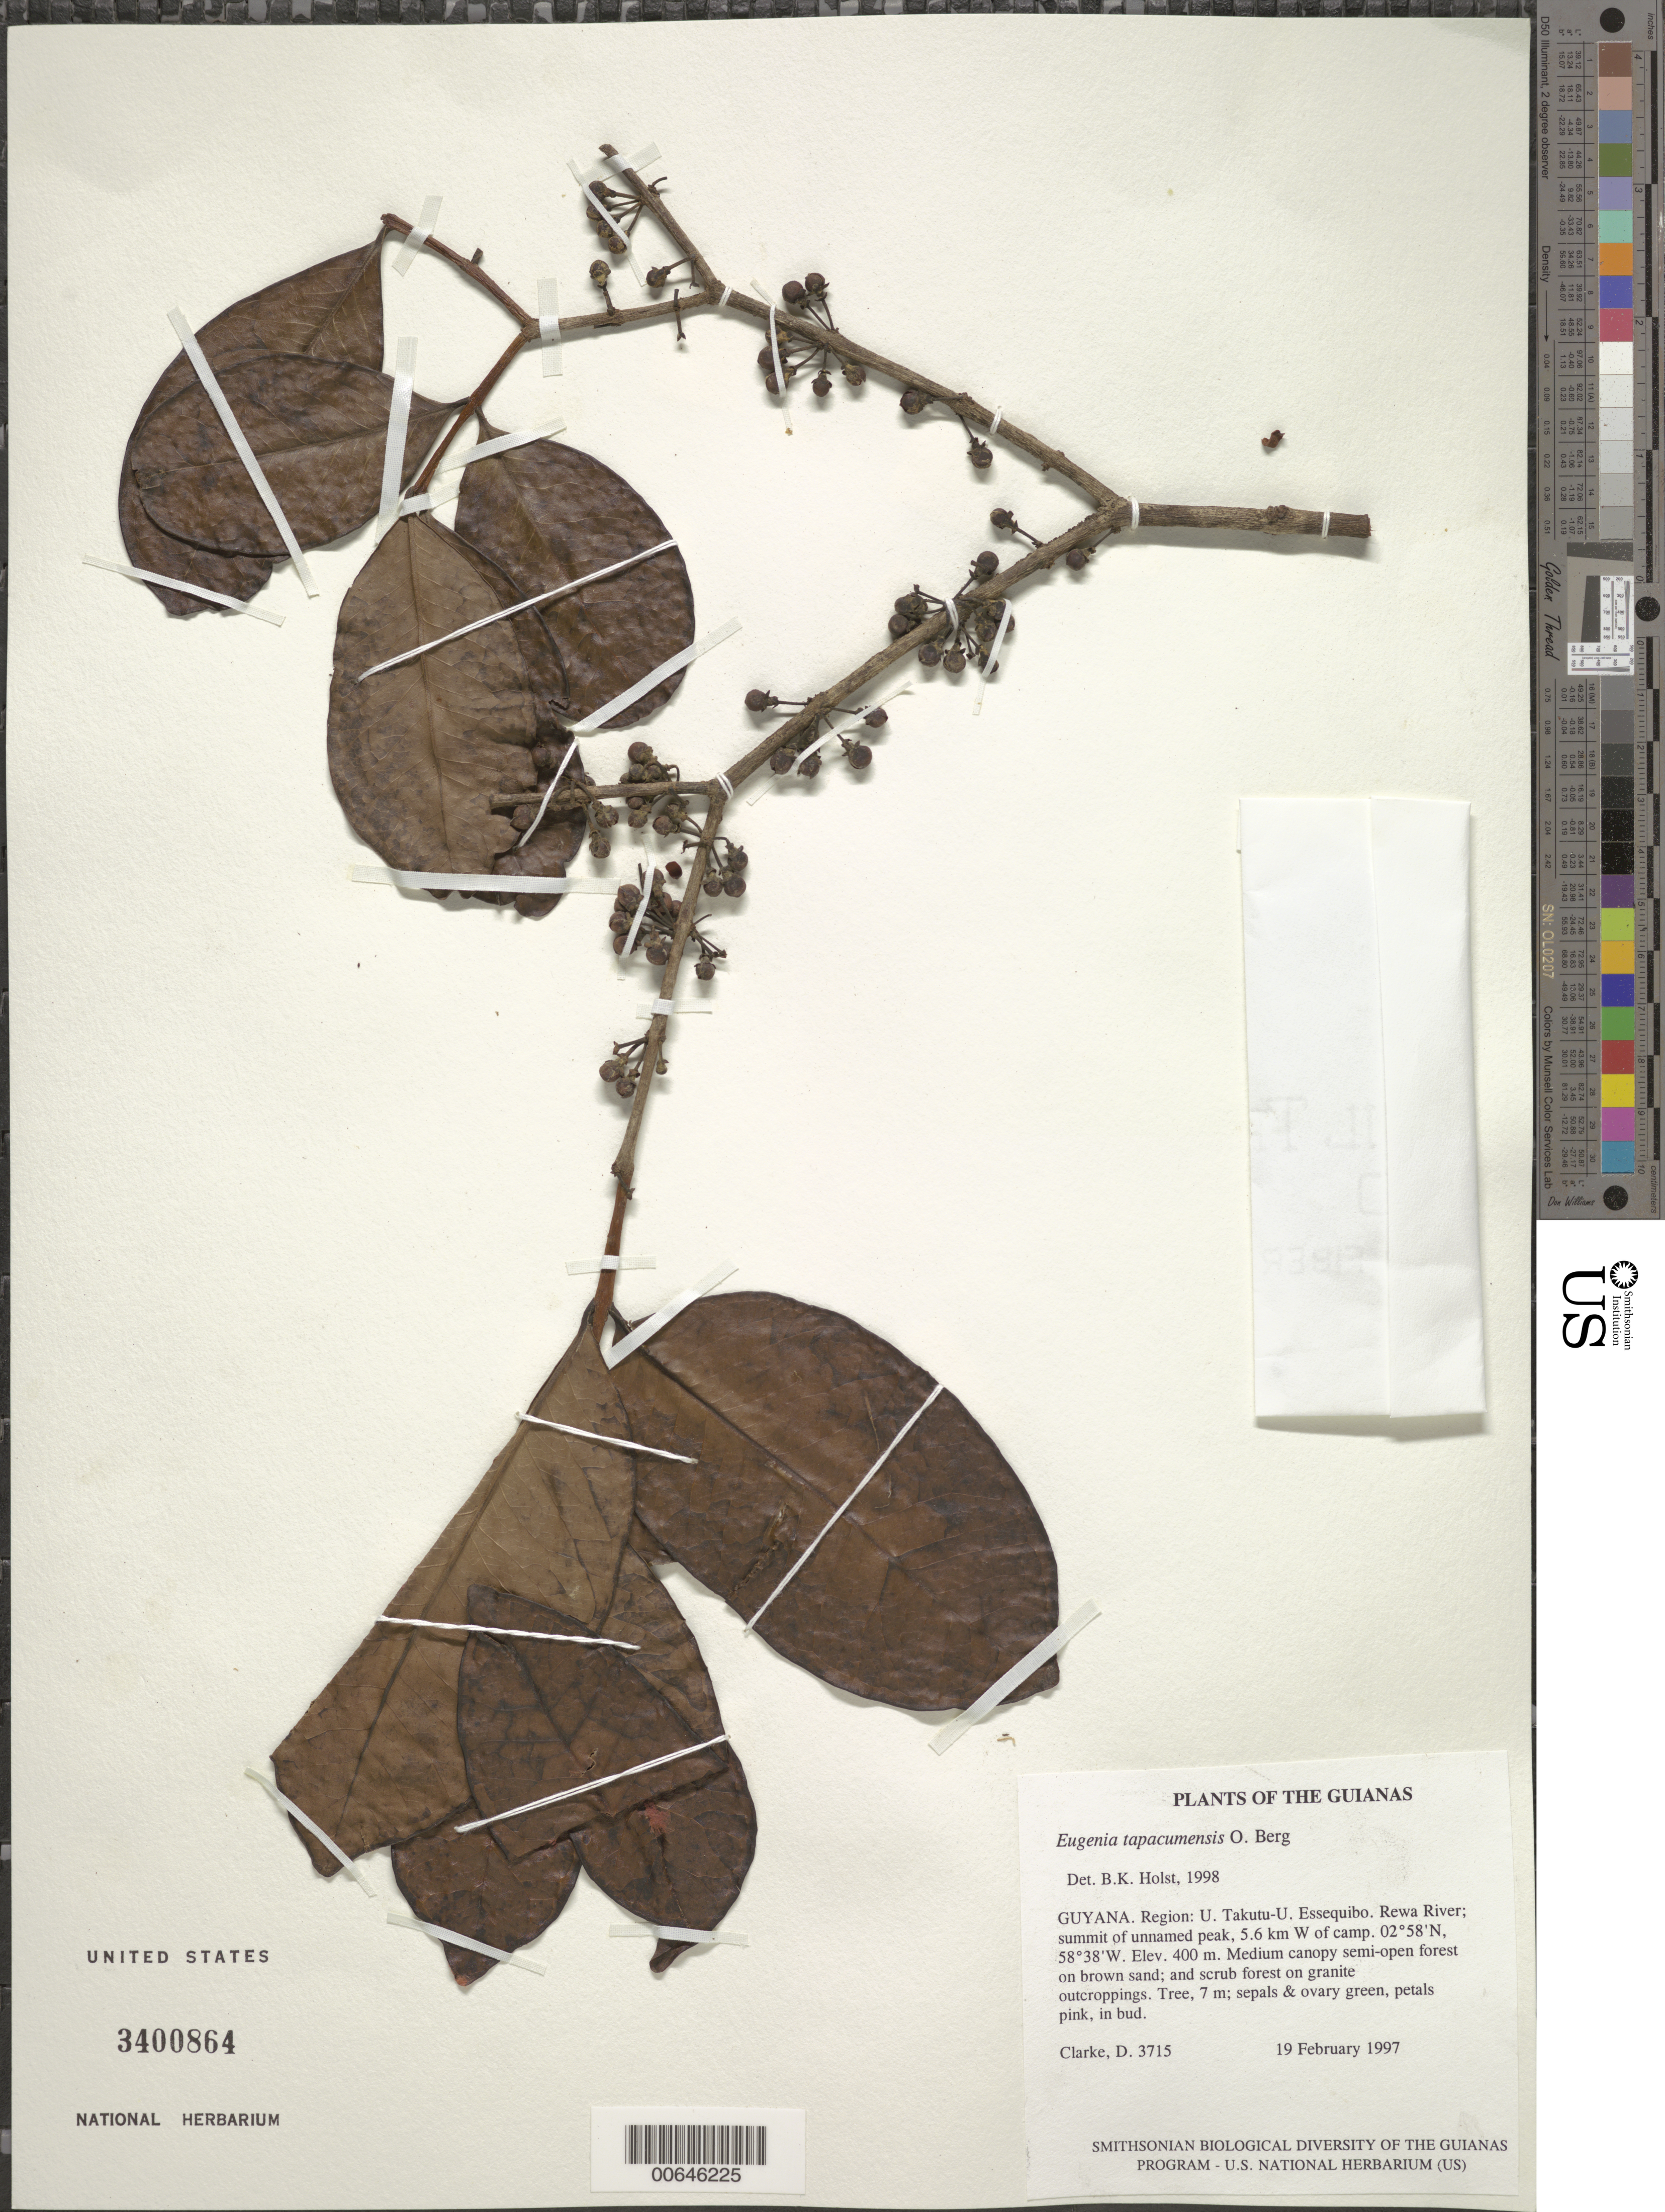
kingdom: Plantae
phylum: Tracheophyta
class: Magnoliopsida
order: Myrtales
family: Myrtaceae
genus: Eugenia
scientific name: Eugenia stictopetala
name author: DC.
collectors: H. D. Clarke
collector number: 3715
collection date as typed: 19 February 1997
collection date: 1997-02-19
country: Guyana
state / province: U. Takutu-U. Essequibo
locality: Rewa River; summit of unnamed peak, 5.6 km W of camp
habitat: Medium canopy semi-open forest on brown sand; and scrub forest on granite outcroppings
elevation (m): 400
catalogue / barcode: US 3400864